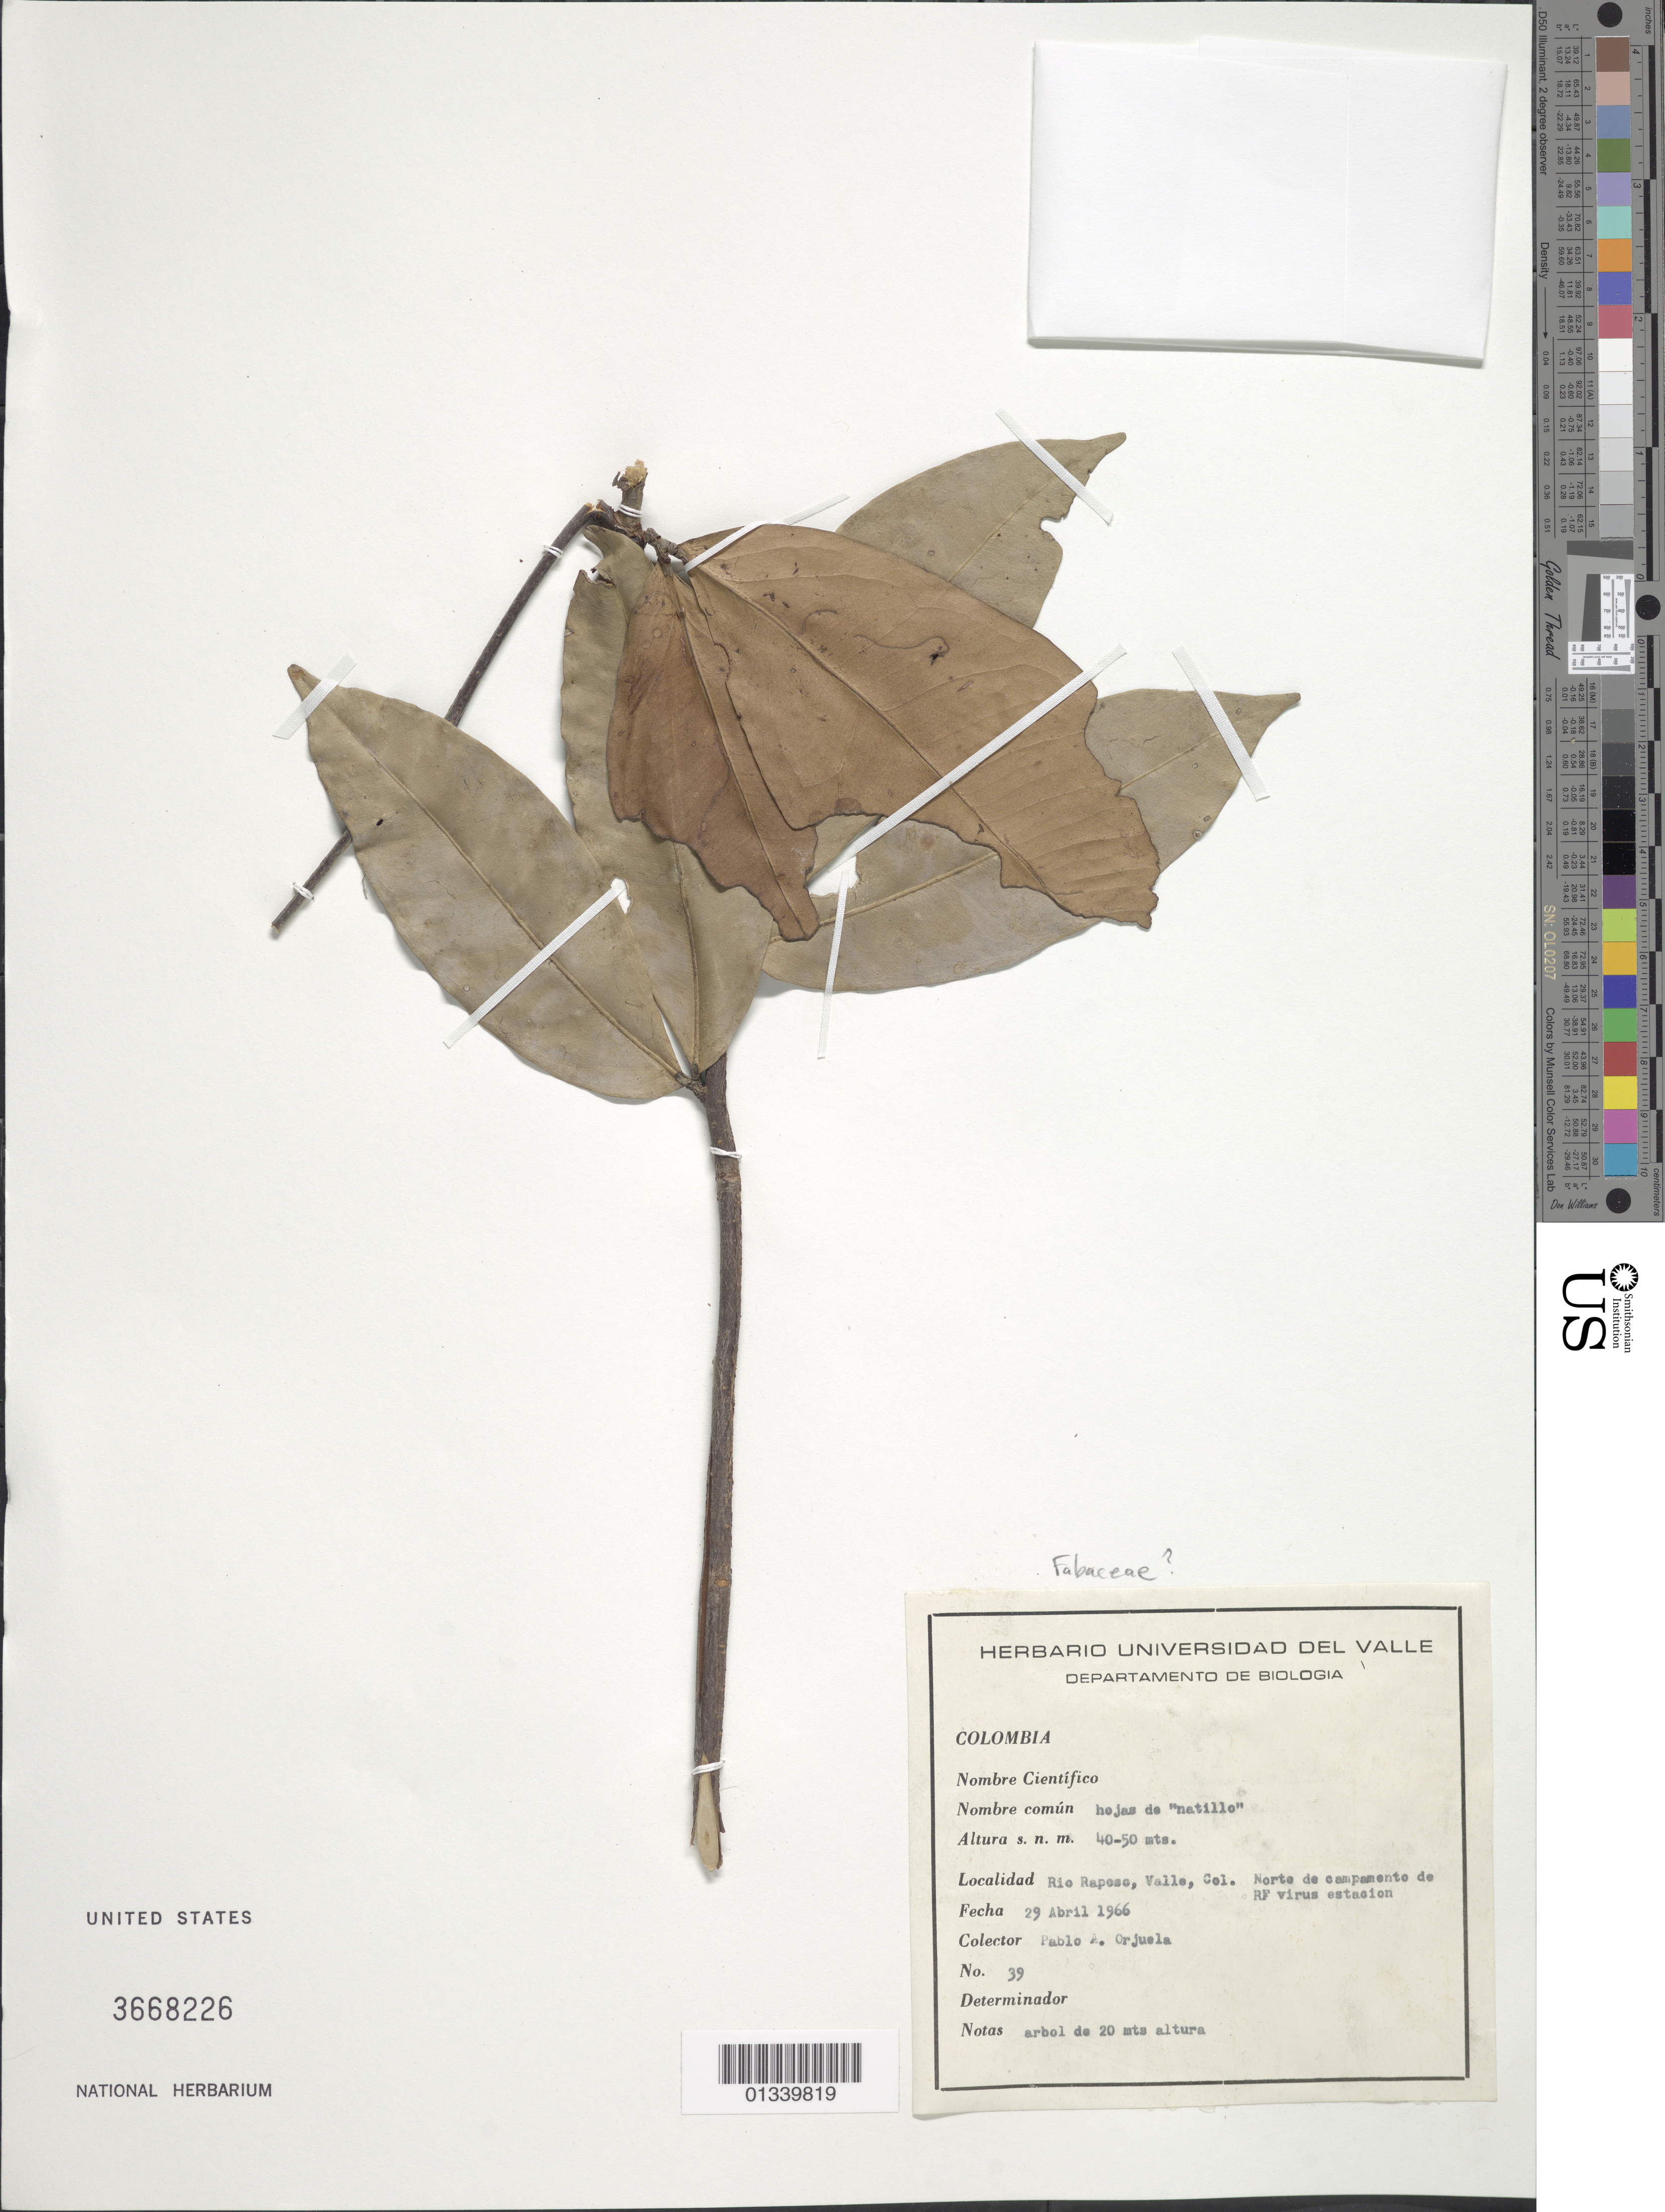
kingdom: Plantae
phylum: Tracheophyta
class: Magnoliopsida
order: Fabales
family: Fabaceae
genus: Macrolobium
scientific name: Macrolobium sp. nov.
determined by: Trujillo, A. M.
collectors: P. A. Orjuela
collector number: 39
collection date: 1966-04-29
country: Colombia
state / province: Valle del Cauca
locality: Rio Raposo, Norte de campamento de RF virus estasion.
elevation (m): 40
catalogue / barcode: US 3668228